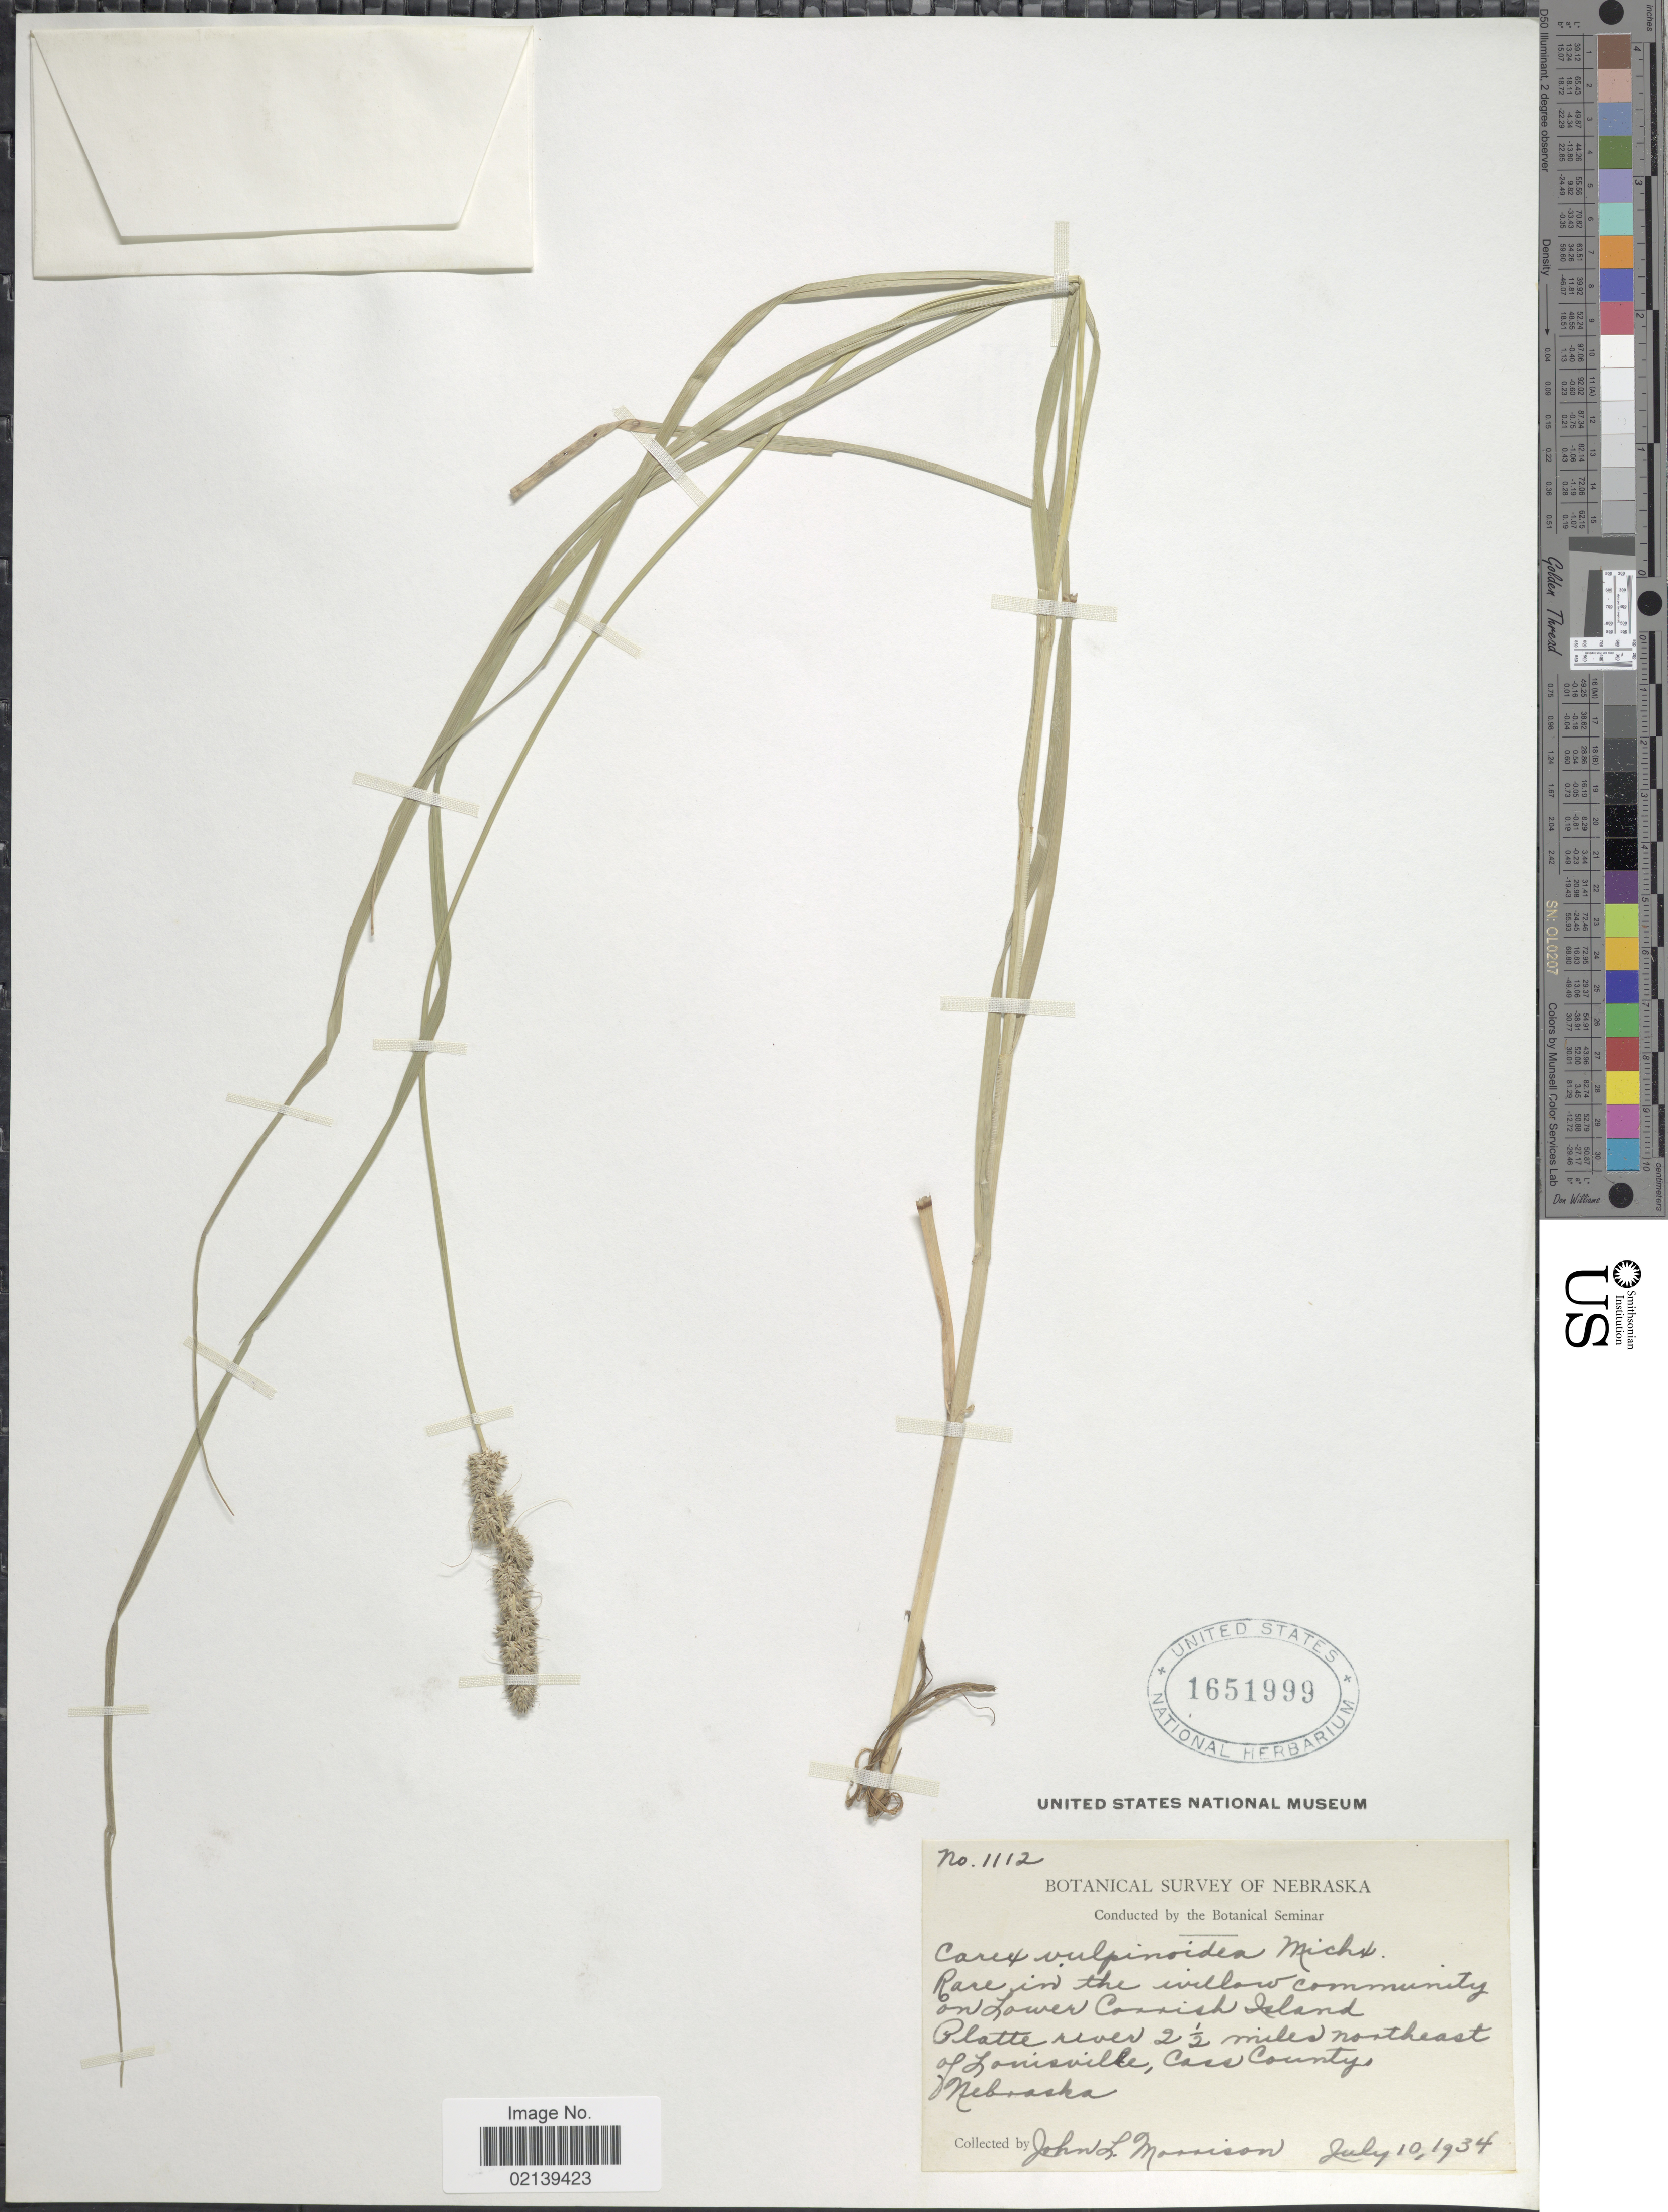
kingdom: Plantae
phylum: Tracheophyta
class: Liliopsida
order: Poales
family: Cyperaceae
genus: Carex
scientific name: Carex vulpinoidea Michx.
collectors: J. Morrison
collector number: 1112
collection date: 1934-07-10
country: United States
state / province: Nebraska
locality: Rare in the willow community on Lower Carrish Island, Platte river 2½ miles northeast of Lonisville, Cass County, Nebraska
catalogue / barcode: US 1651999